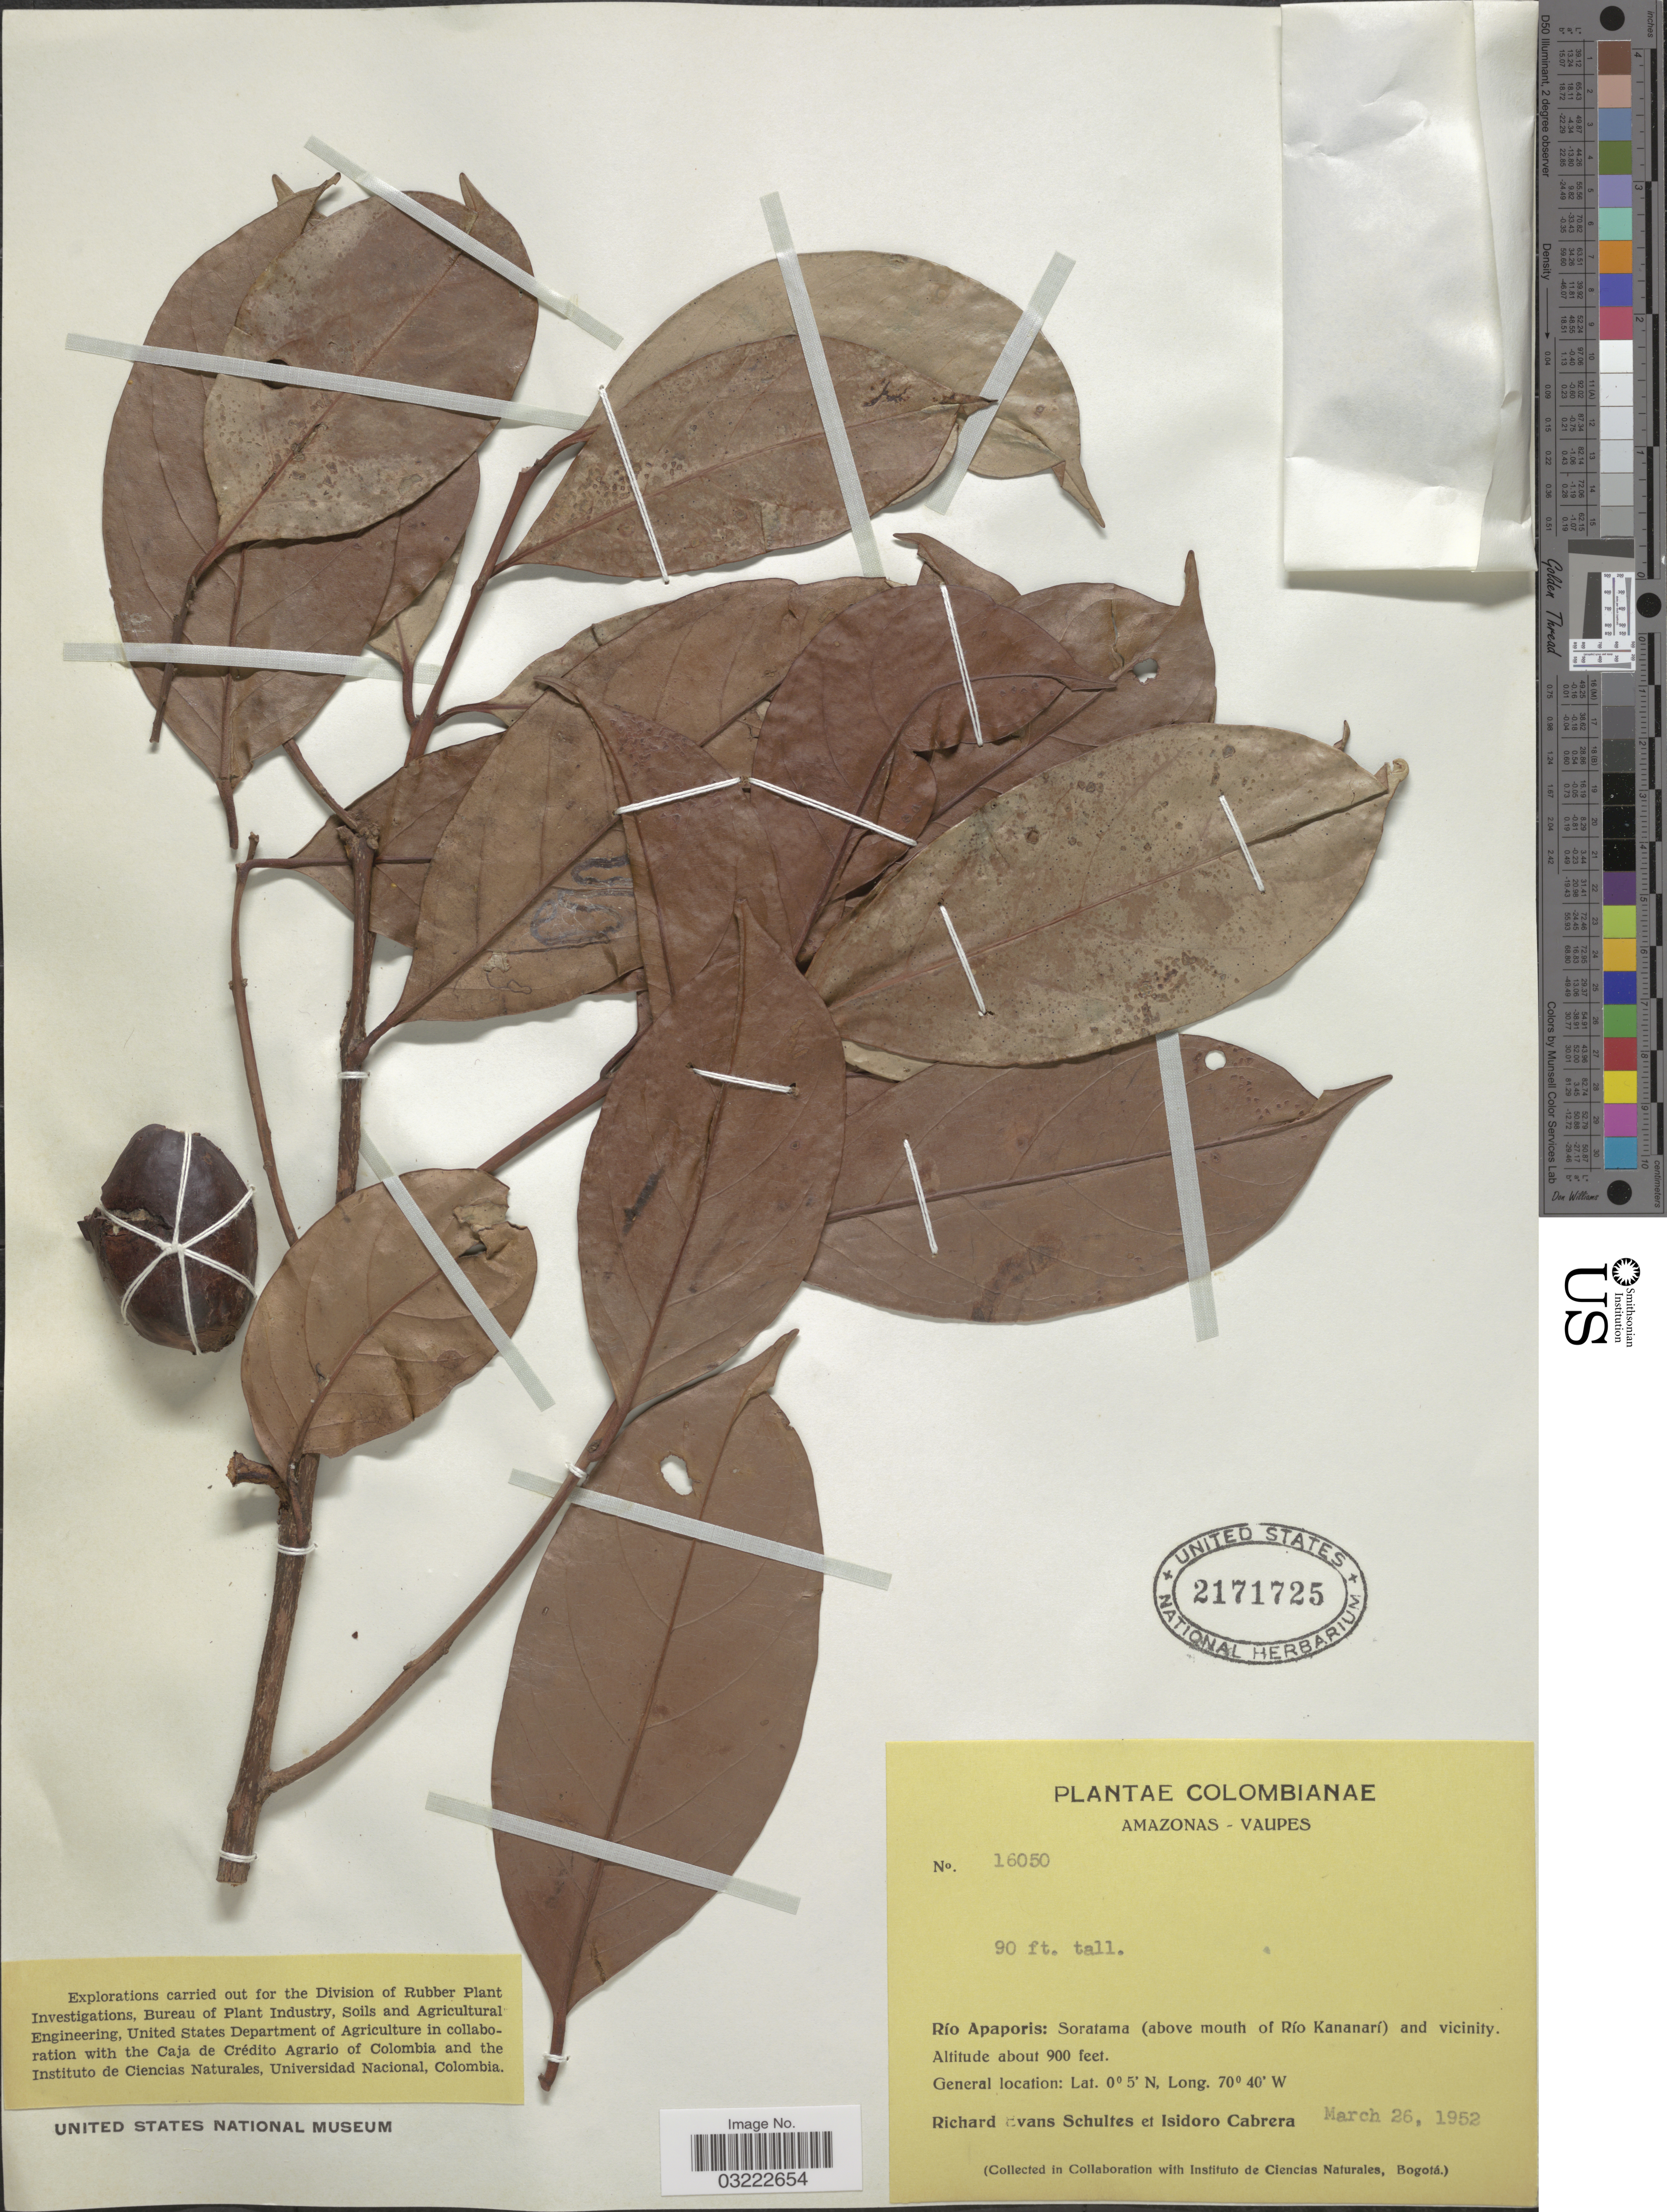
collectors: R. E. Schultes & I. Cabrera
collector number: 16050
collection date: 1952-03-26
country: Colombia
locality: Amazonas-Vaupes, Río Apaporis: Soratama (above mouth of Río Kananarí) and vicinity.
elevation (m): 274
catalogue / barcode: US 2171725